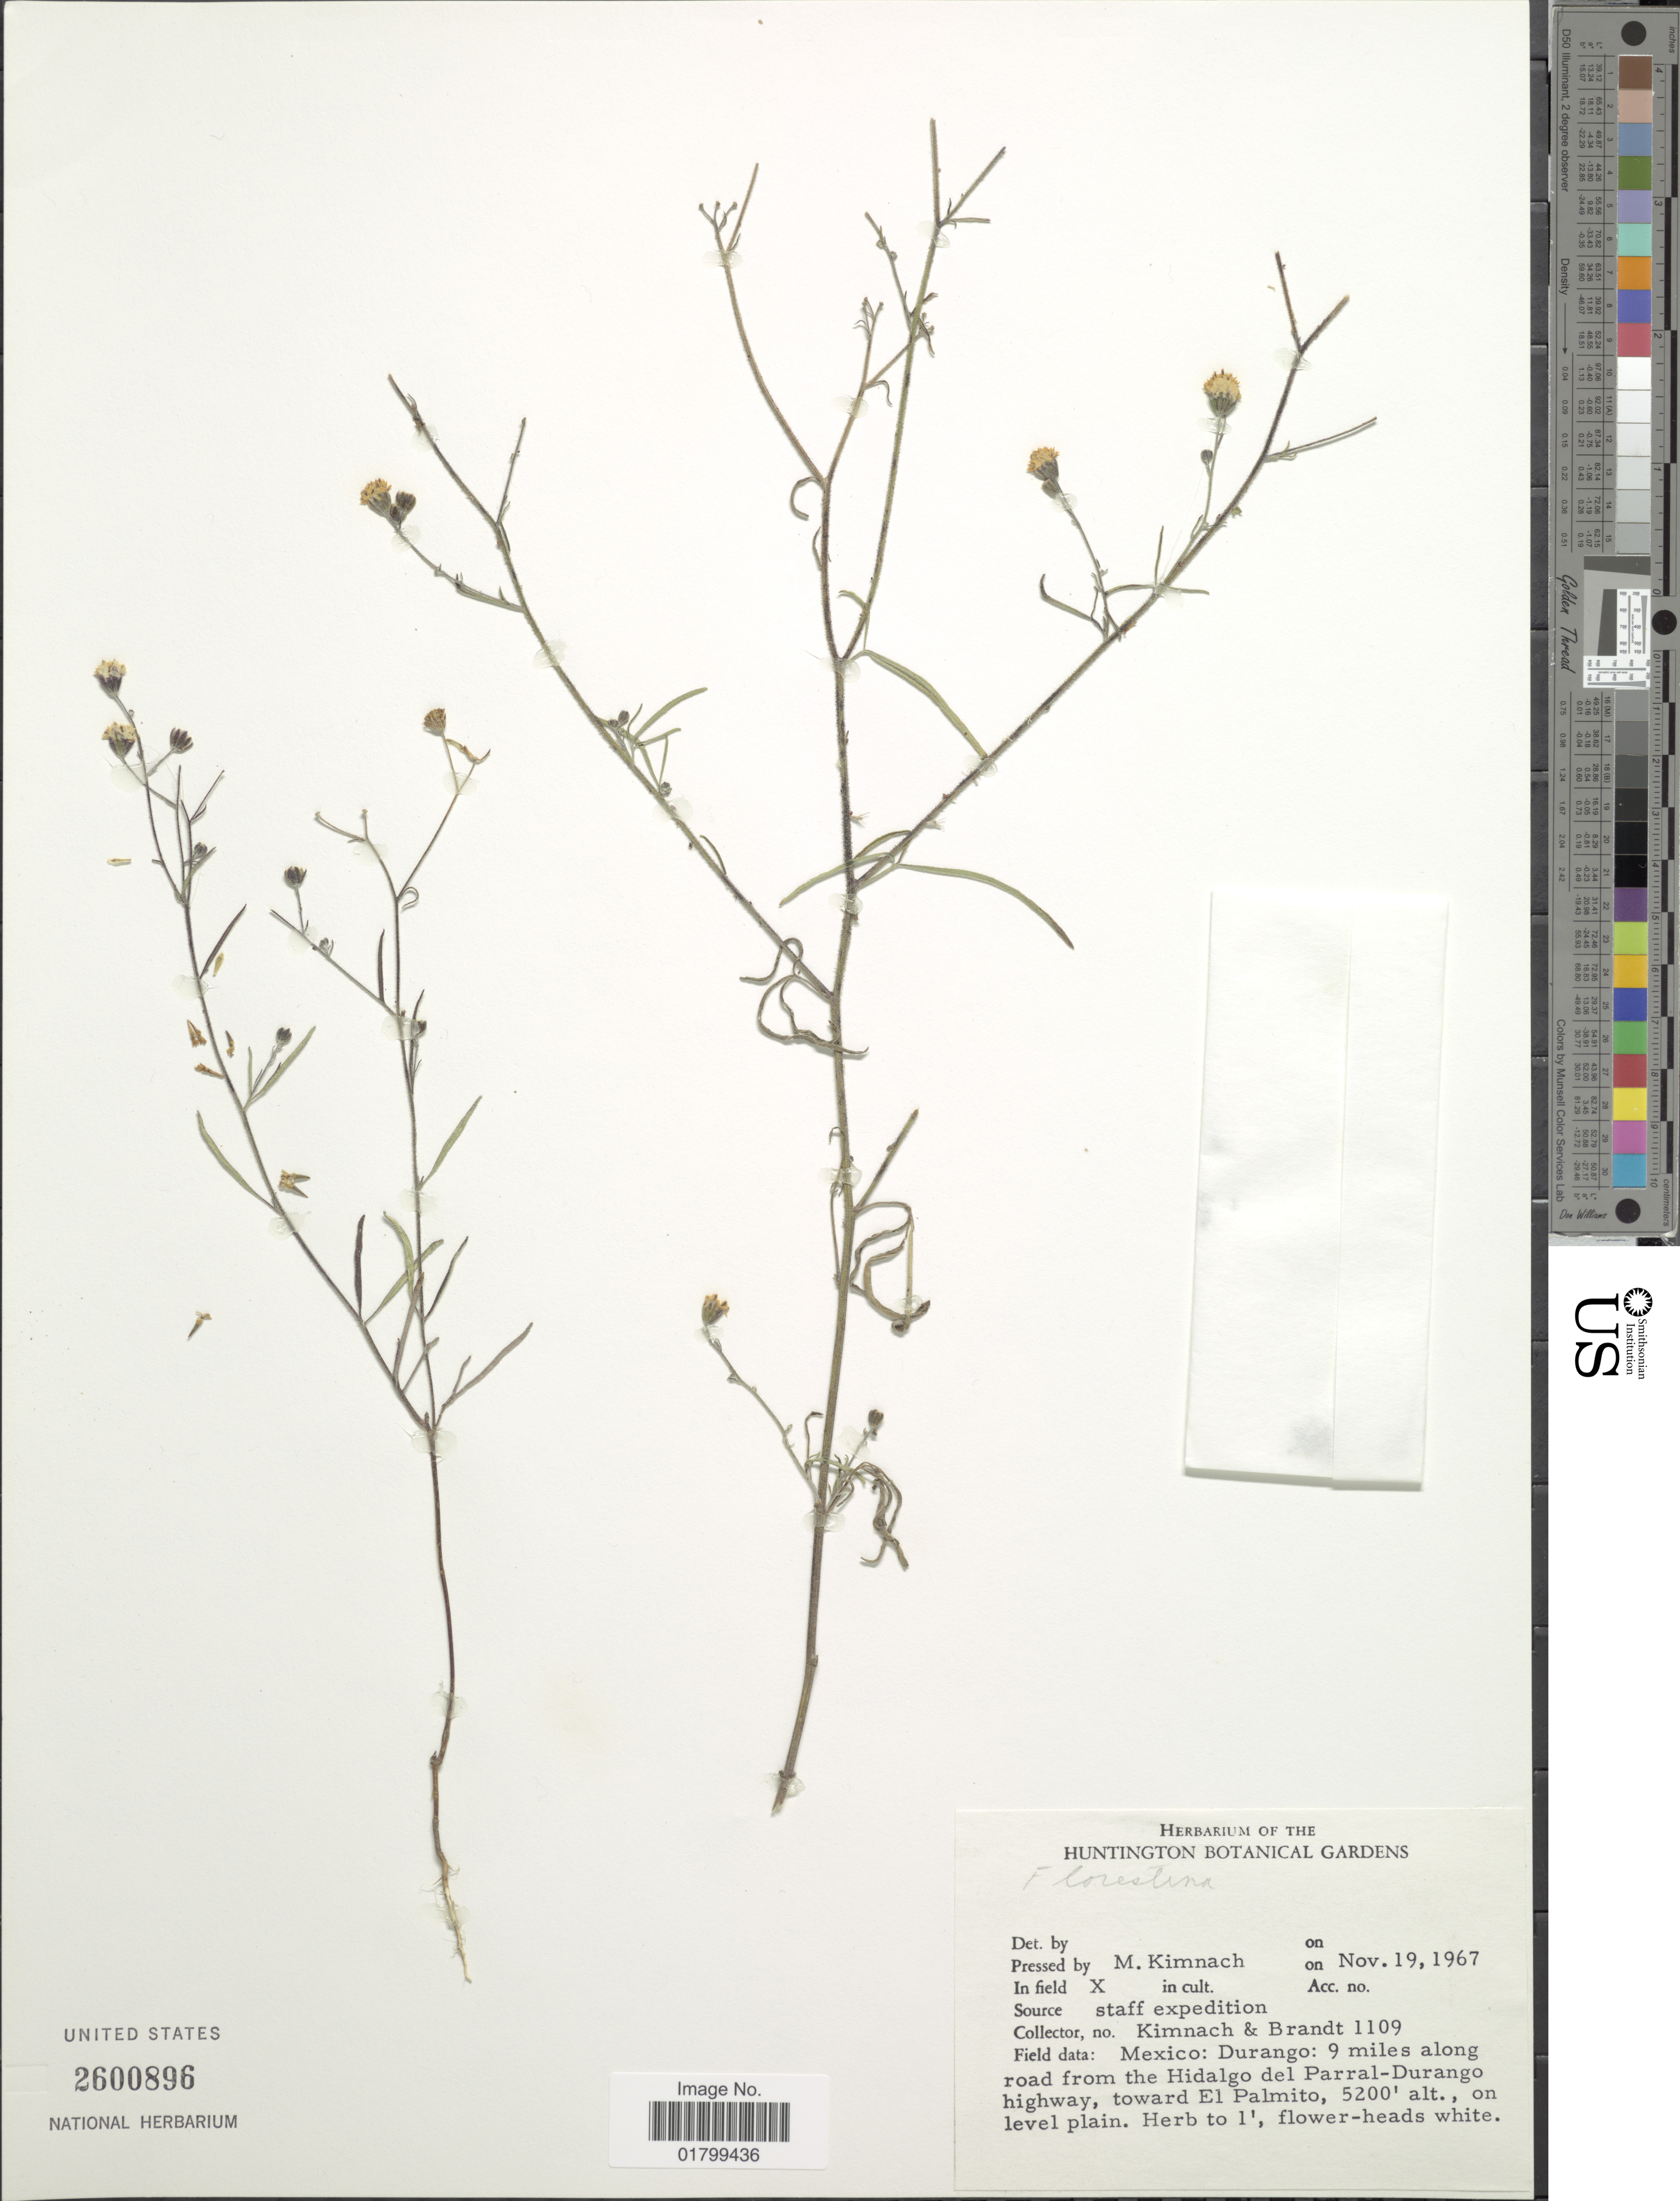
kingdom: Plantae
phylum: Tracheophyta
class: Magnoliopsida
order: Asterales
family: Asteraceae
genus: Florestina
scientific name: Florestina sp.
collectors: -. Kimnach & Brandt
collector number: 1109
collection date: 1967-11-19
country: Mexico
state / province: Durango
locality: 9 miles along road from the Hidalgo del Parral-Druango highway, toward El Palmito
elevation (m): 1585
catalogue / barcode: US 2600896